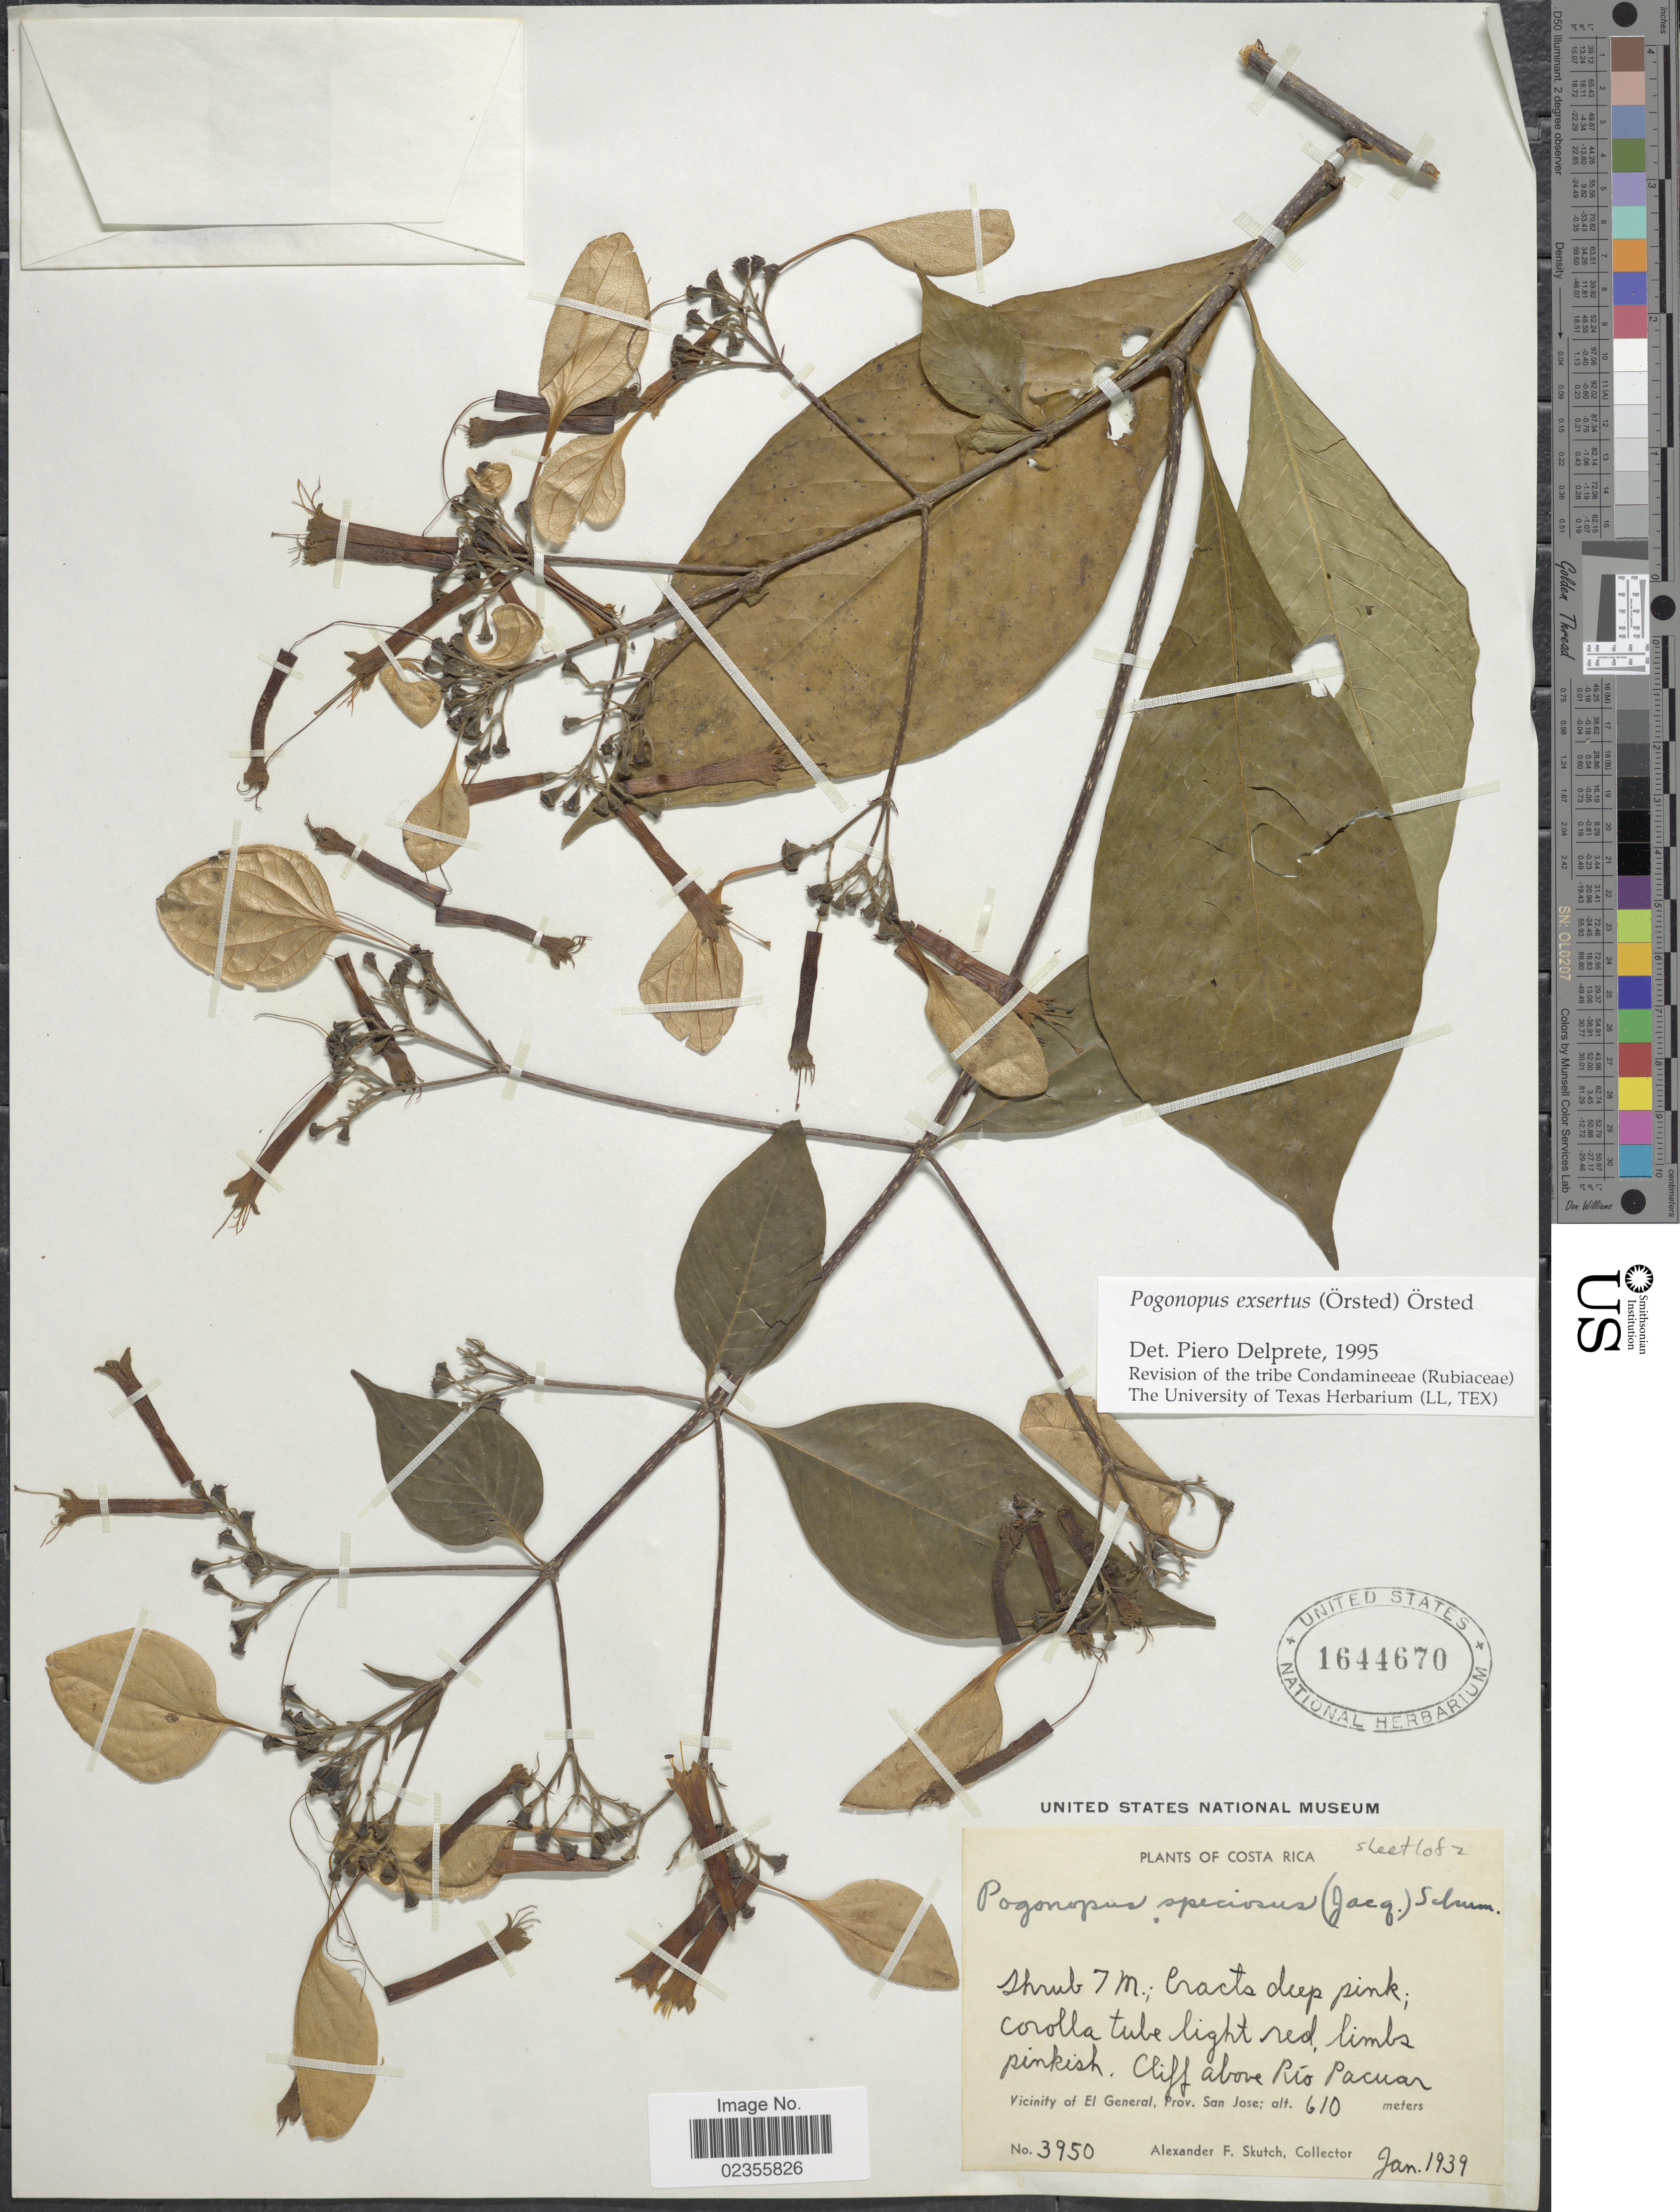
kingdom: Plantae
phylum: Tracheophyta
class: Magnoliopsida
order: Gentianales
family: Rubiaceae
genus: Pogonopus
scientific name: Pogonopus exsertus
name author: (Oerst.) Oerst.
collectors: A. F. Skutch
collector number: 3950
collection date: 1939-01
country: Costa Rica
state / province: San José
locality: Cliff above Río Pacuar, vicinity of El General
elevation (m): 610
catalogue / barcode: US 1644670